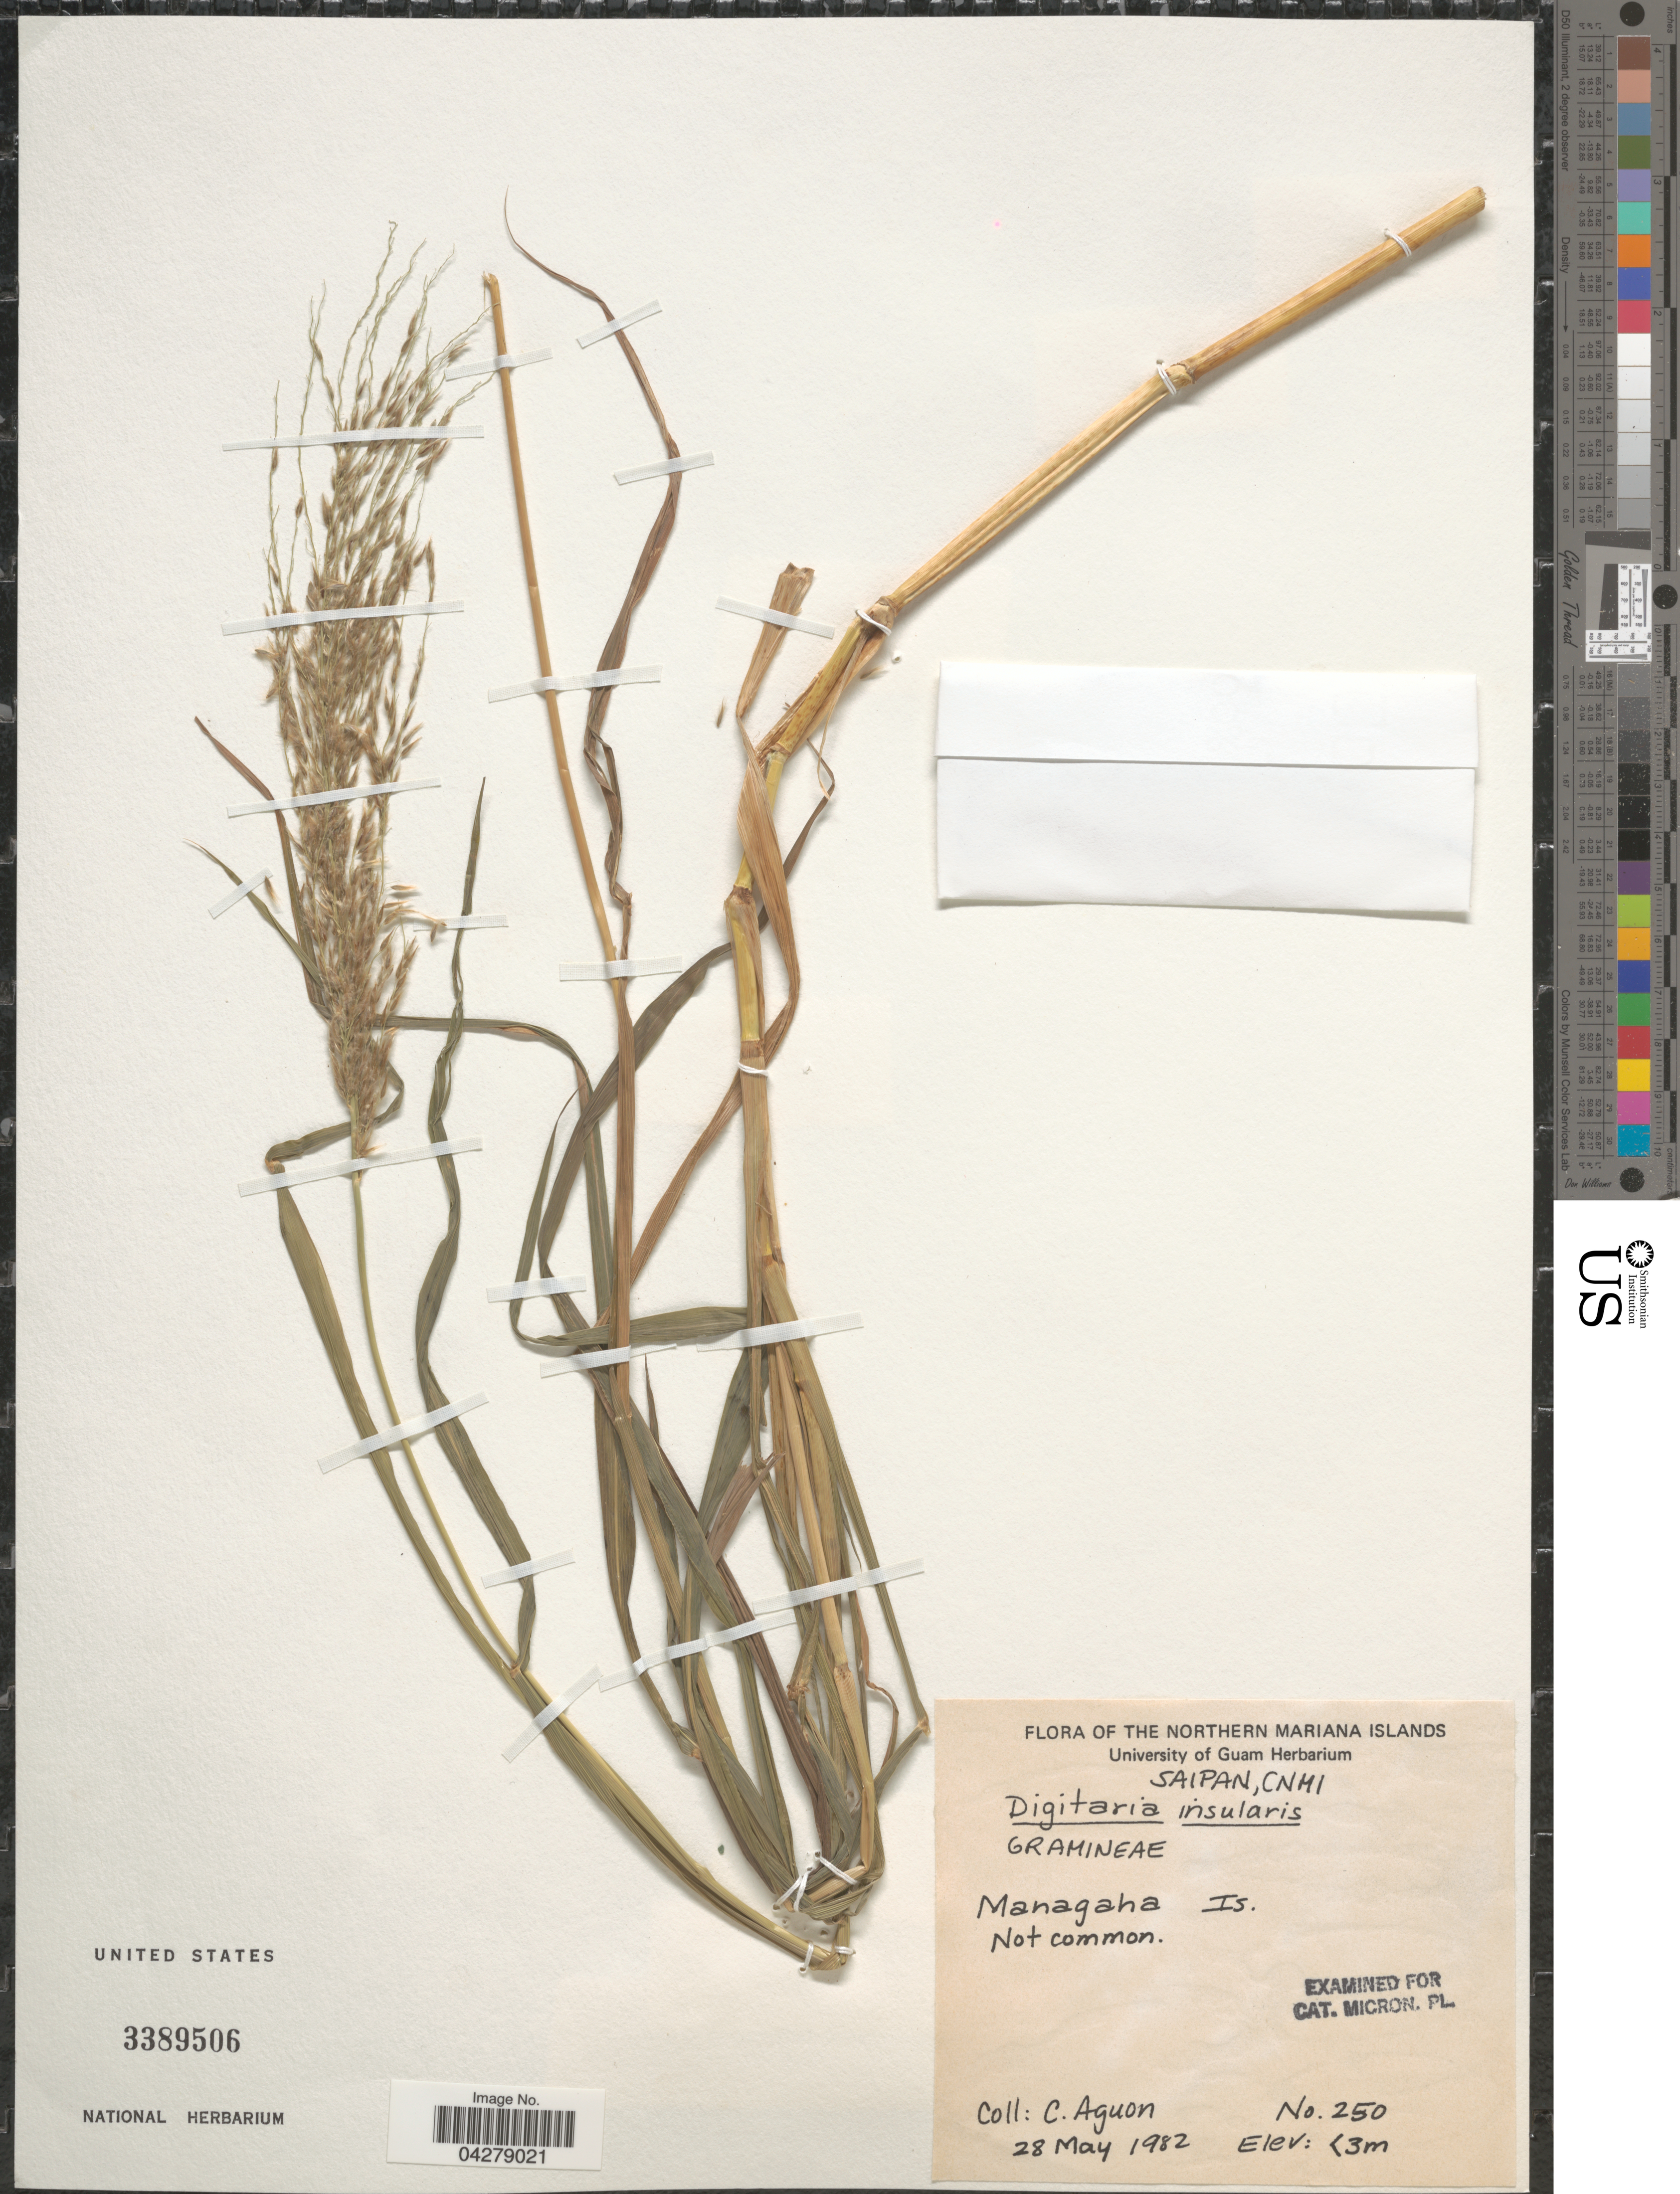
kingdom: Plantae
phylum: Tracheophyta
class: Liliopsida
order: Poales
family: Poaceae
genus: Digitaria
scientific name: Digitaria insularis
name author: (L.) Fedde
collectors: C. Aguon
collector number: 250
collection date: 1982-05-28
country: Northern Mariana Islands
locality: Northern Mariana Islands. Saipan, CNMI. Managaha Is.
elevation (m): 3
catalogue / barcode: US 3389506